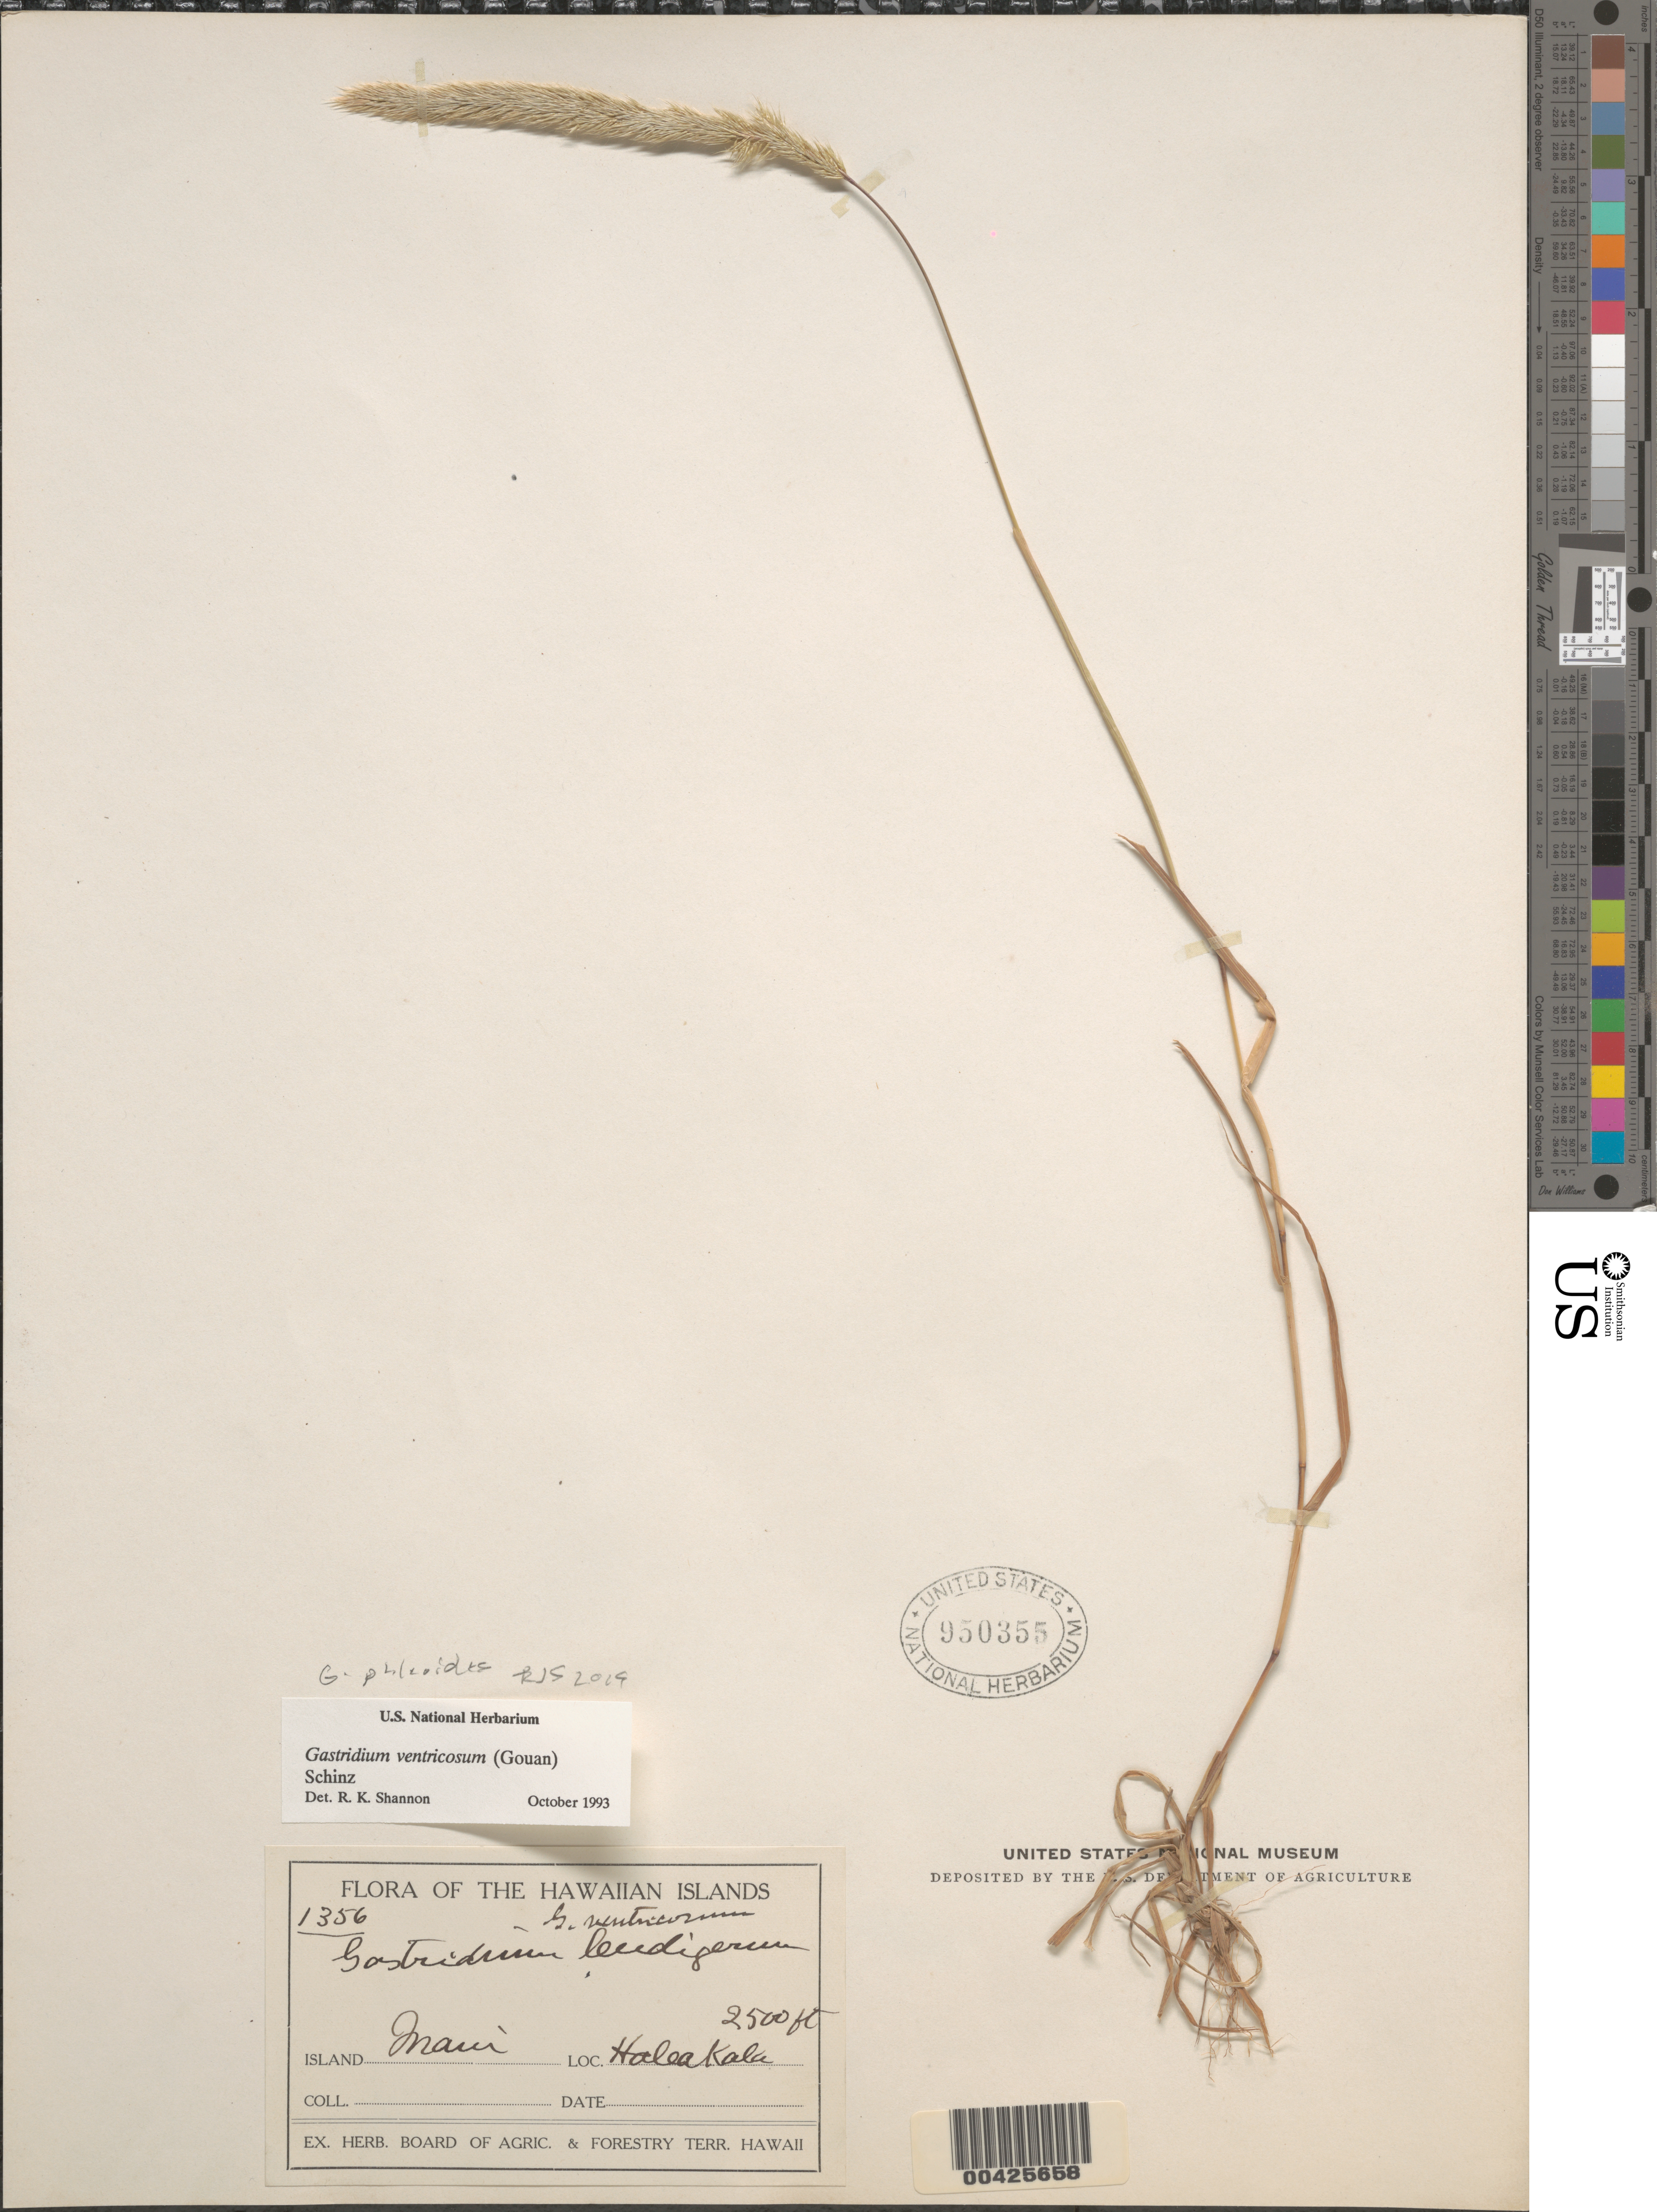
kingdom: Plantae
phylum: Tracheophyta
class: Liliopsida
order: Poales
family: Poaceae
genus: Gastridium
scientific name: Gastridium phleoides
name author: (Nees) C.E. Hubb.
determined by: Faccenda, K.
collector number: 1356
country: United States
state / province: Hawaii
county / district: Maui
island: Maui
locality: Haleakala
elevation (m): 762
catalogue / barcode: US 950355